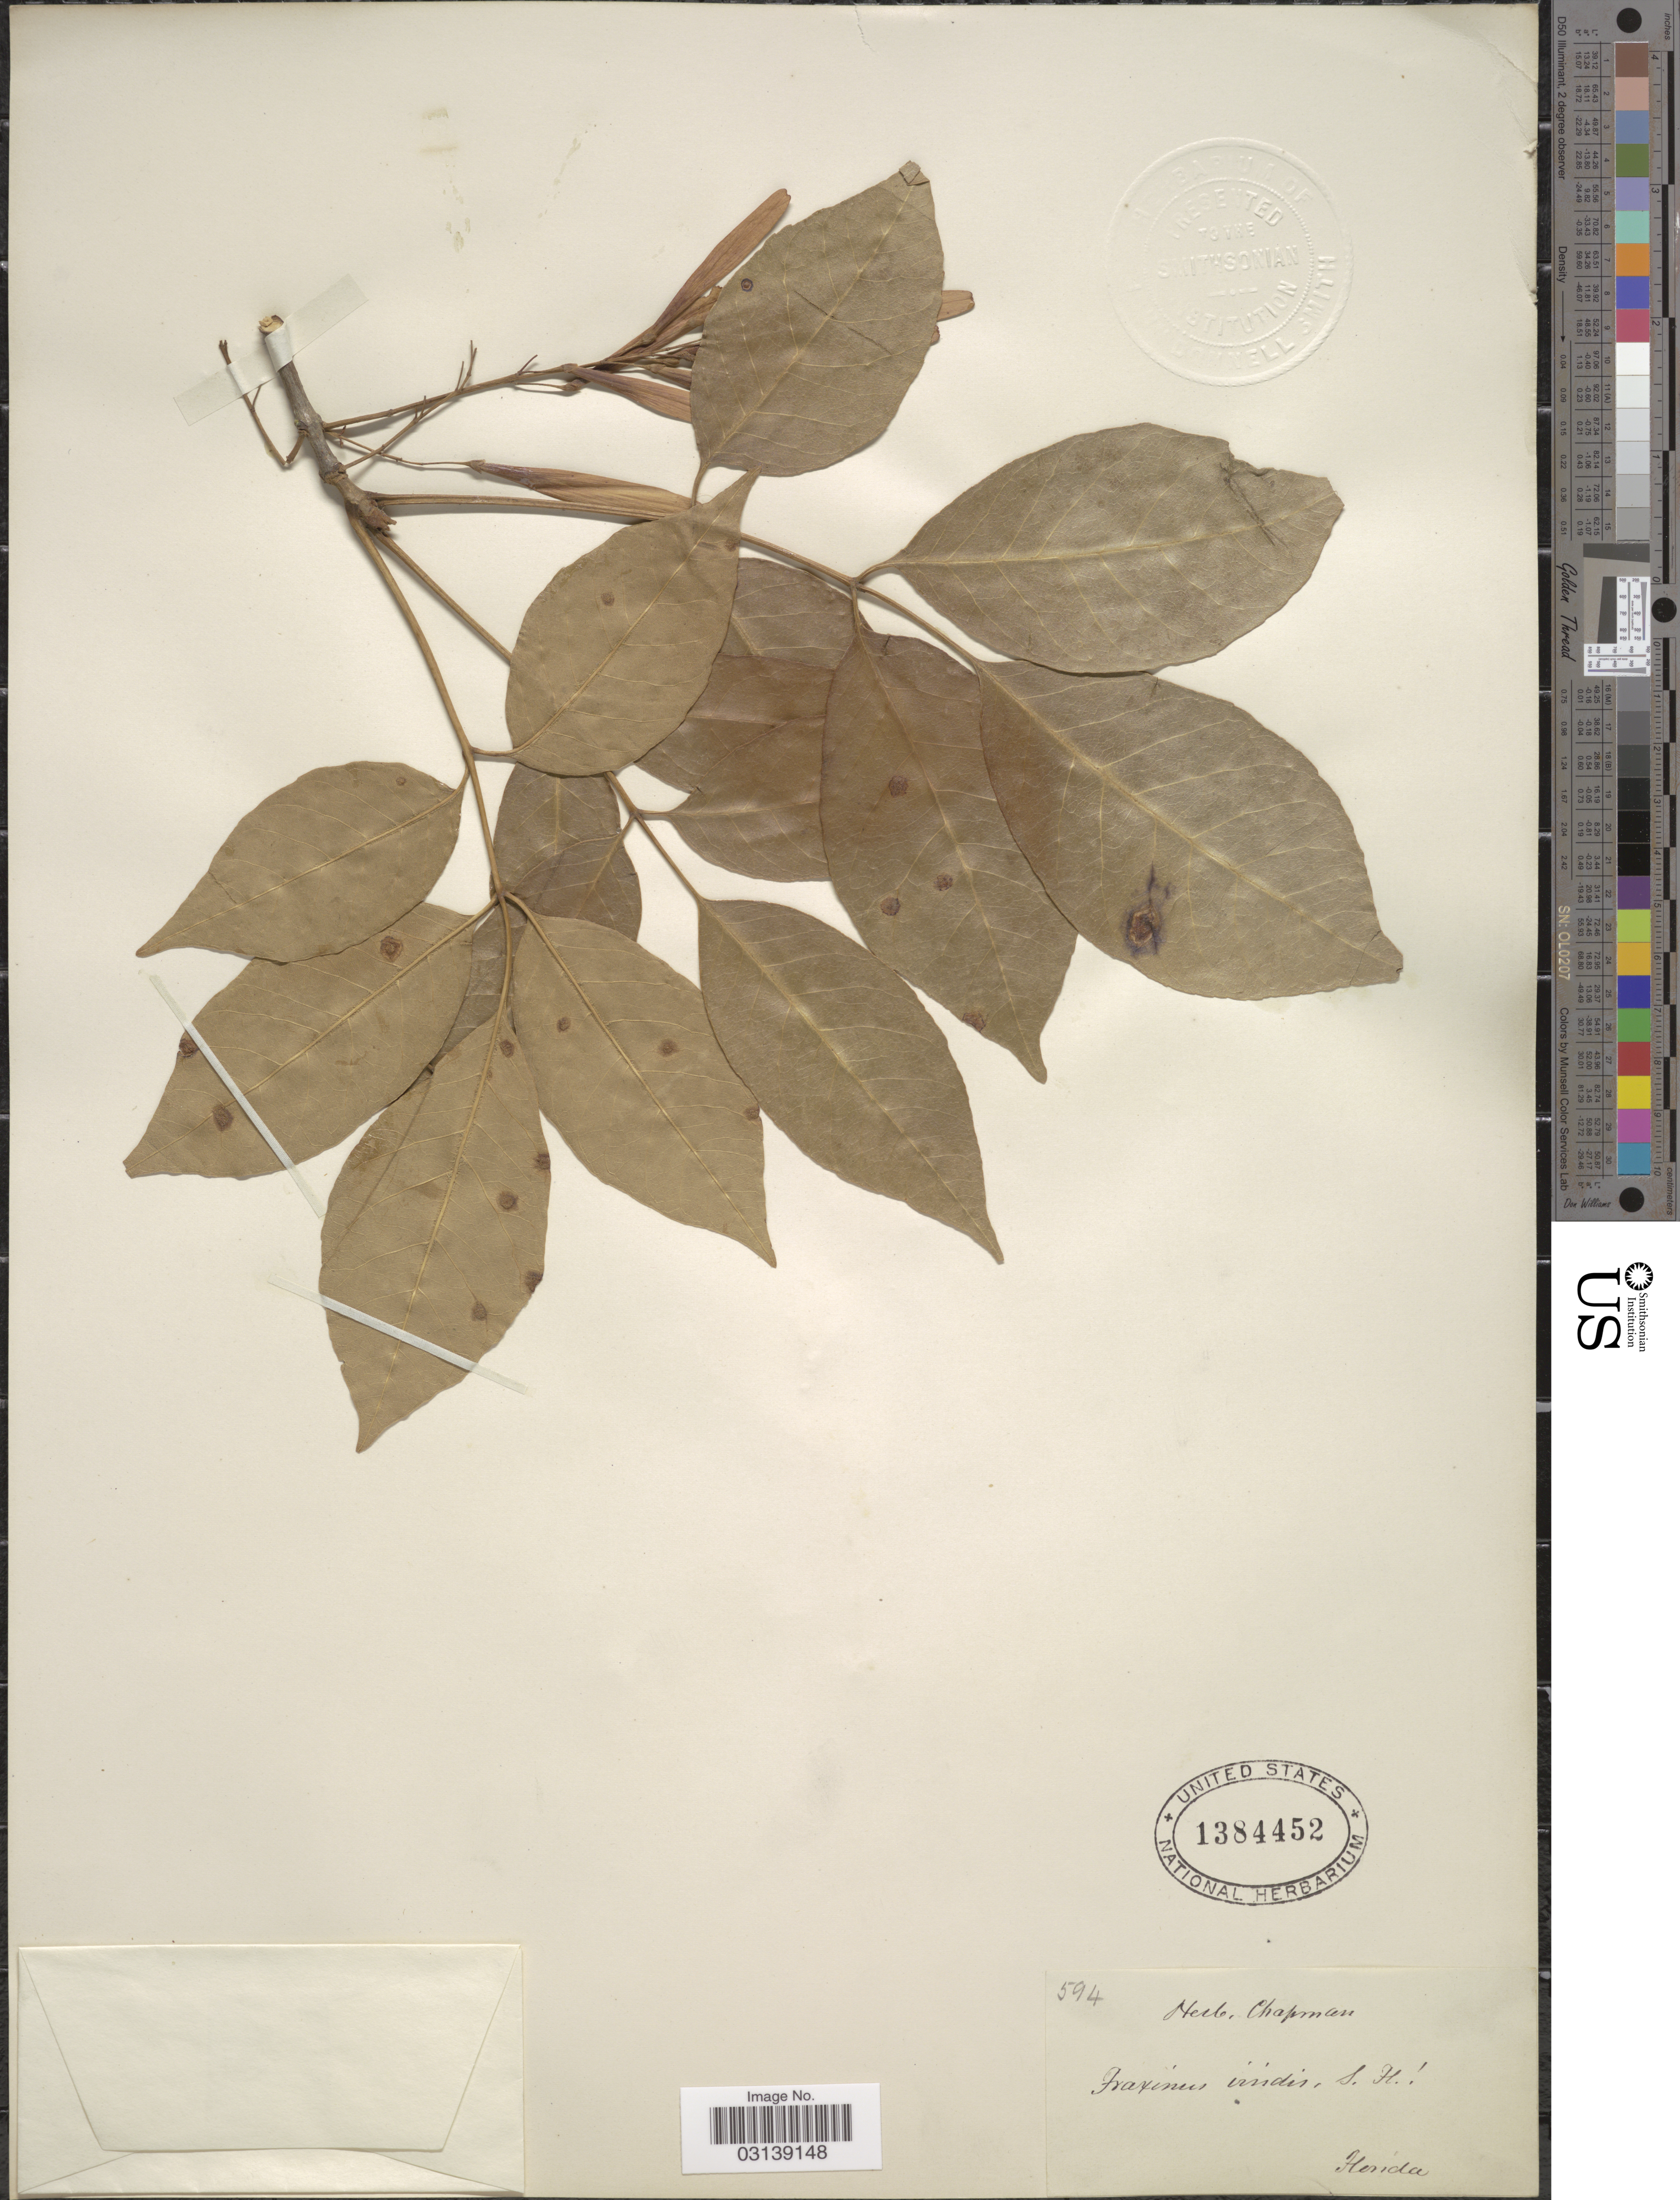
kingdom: Plantae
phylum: Tracheophyta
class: Magnoliopsida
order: Lamiales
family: Oleaceae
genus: Fraxinus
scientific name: Fraxinus pennsylvanica var. lanceolata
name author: Sarg.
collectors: ex herb. Chapman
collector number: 594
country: United States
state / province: Florida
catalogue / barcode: US 1384452